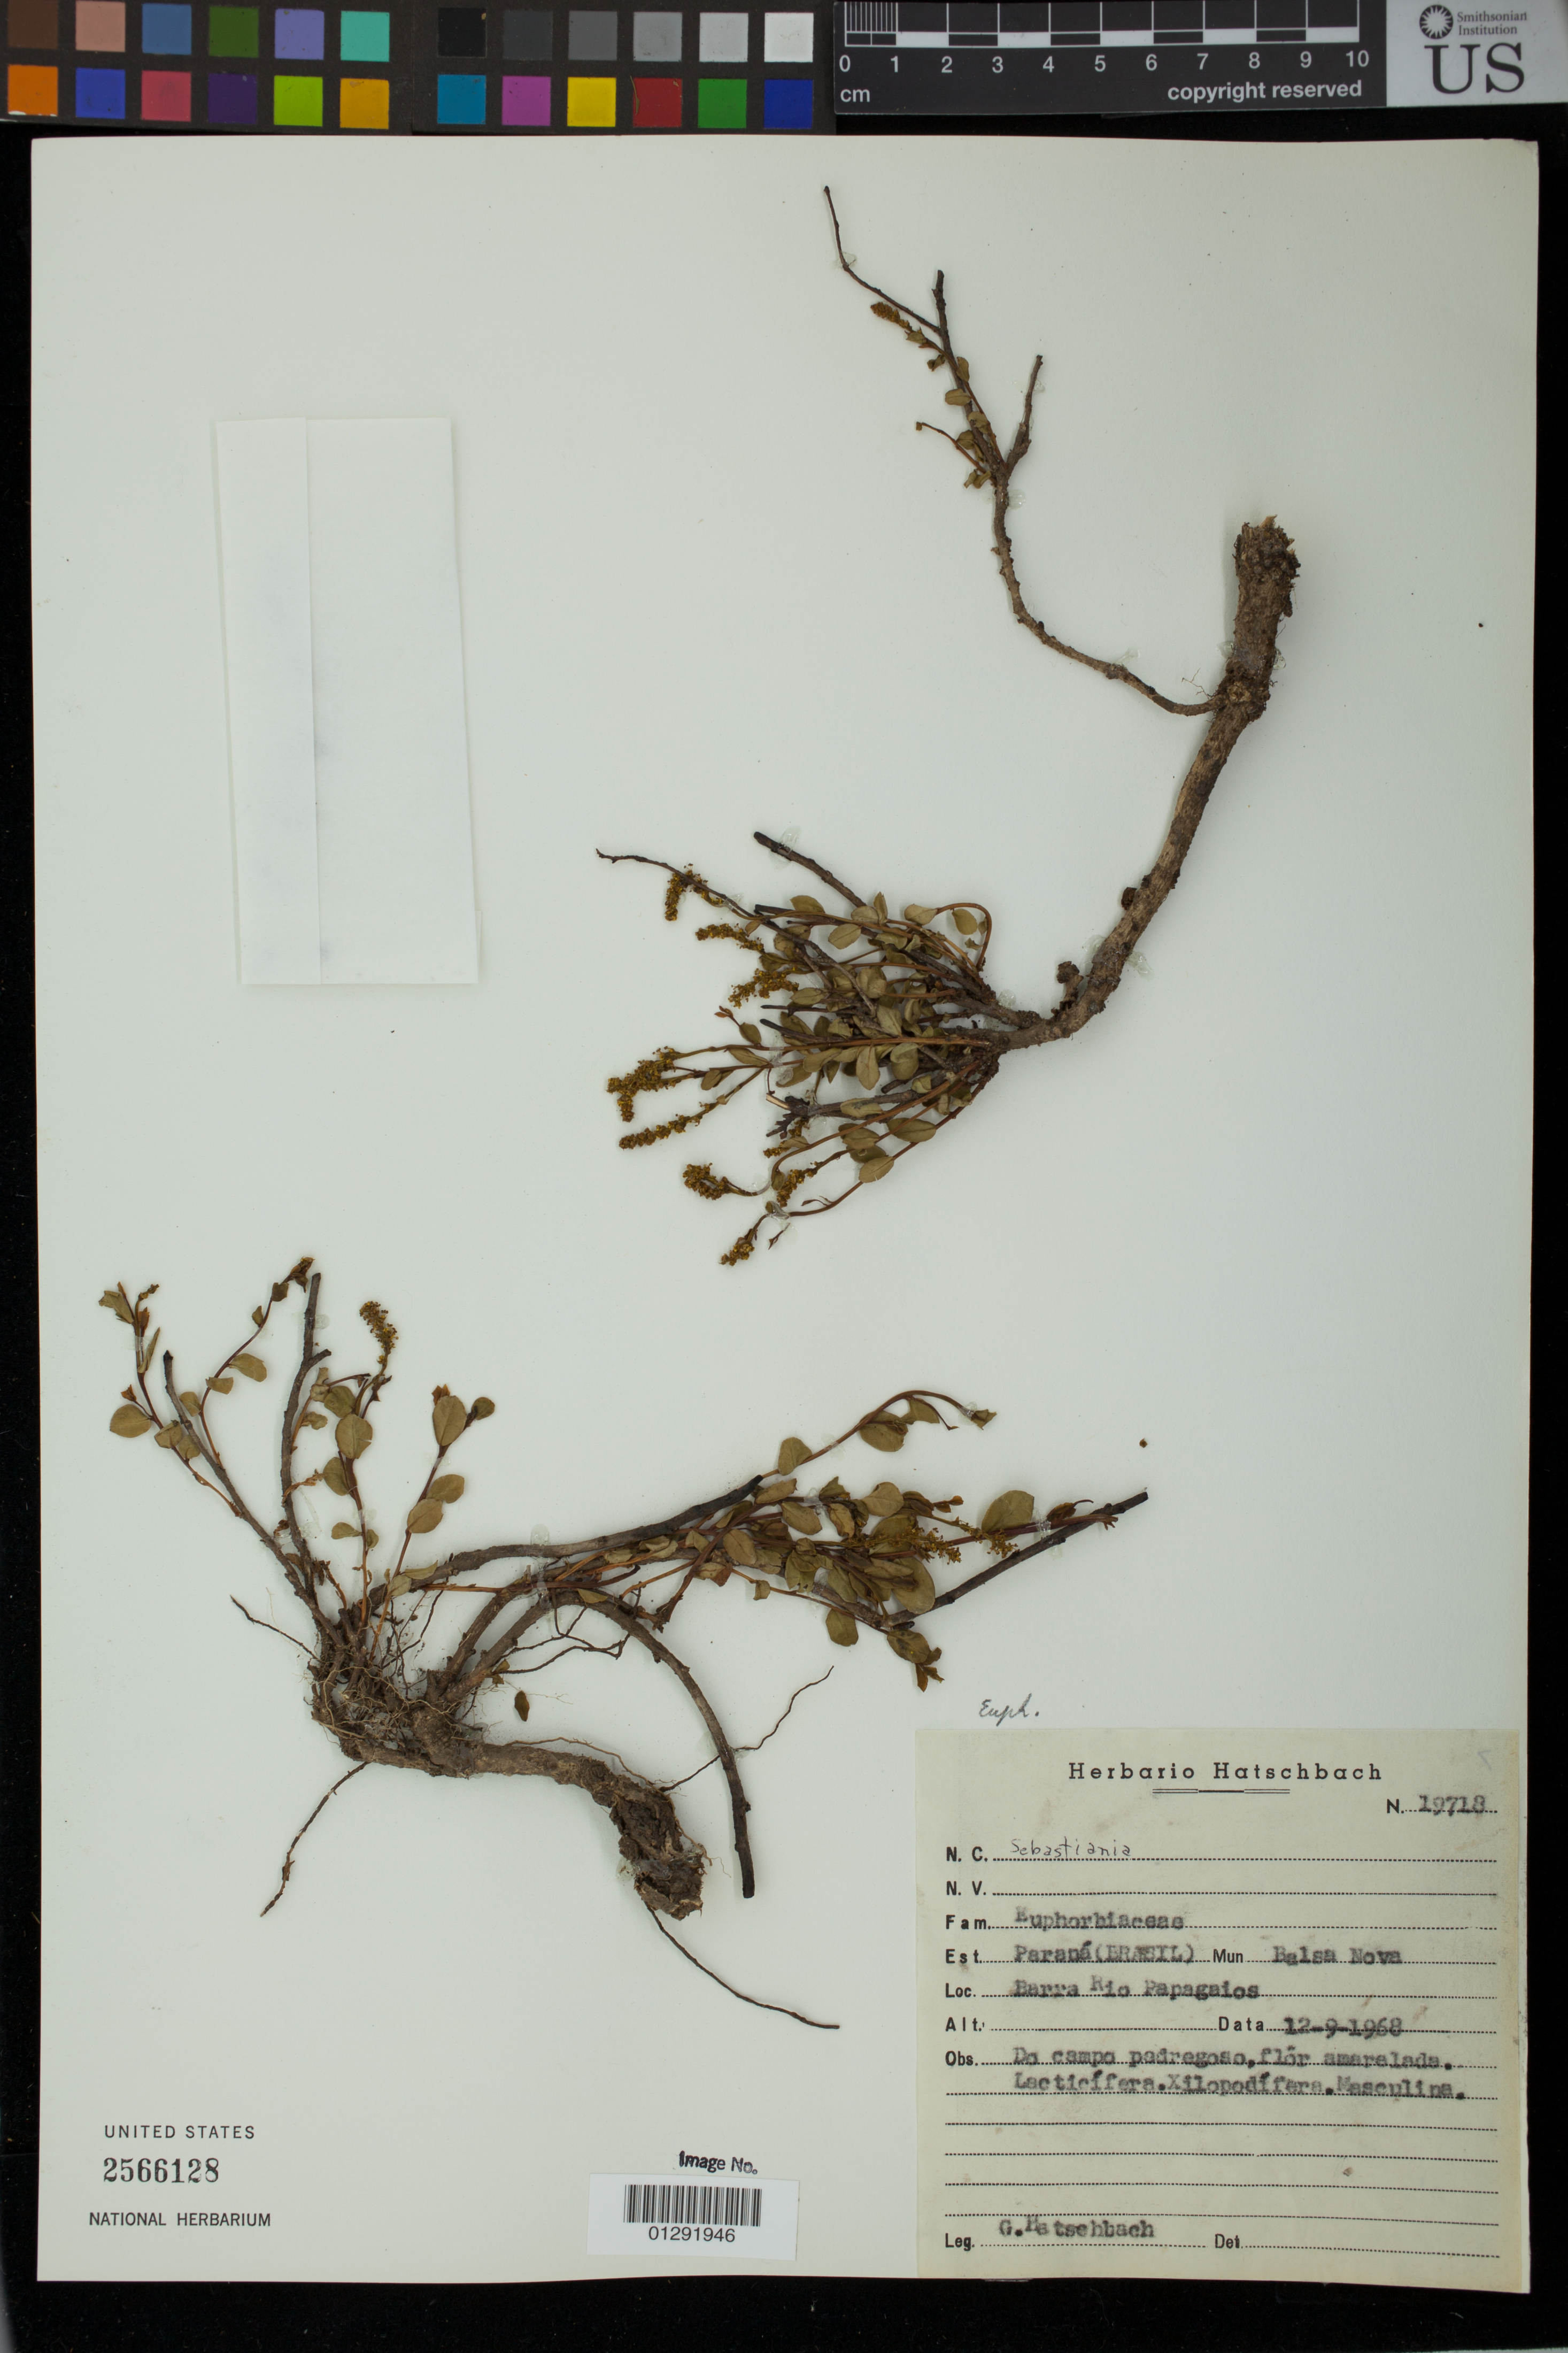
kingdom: Plantae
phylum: Tracheophyta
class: Magnoliopsida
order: Malpighiales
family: Euphorbiaceae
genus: Sebastiania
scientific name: Sebastiania sp.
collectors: G. Hatschbach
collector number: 19718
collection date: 1968-09-12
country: Brazil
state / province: Paraná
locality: Balsa Nova. Barra Rio Papagaios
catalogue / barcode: US 2566128